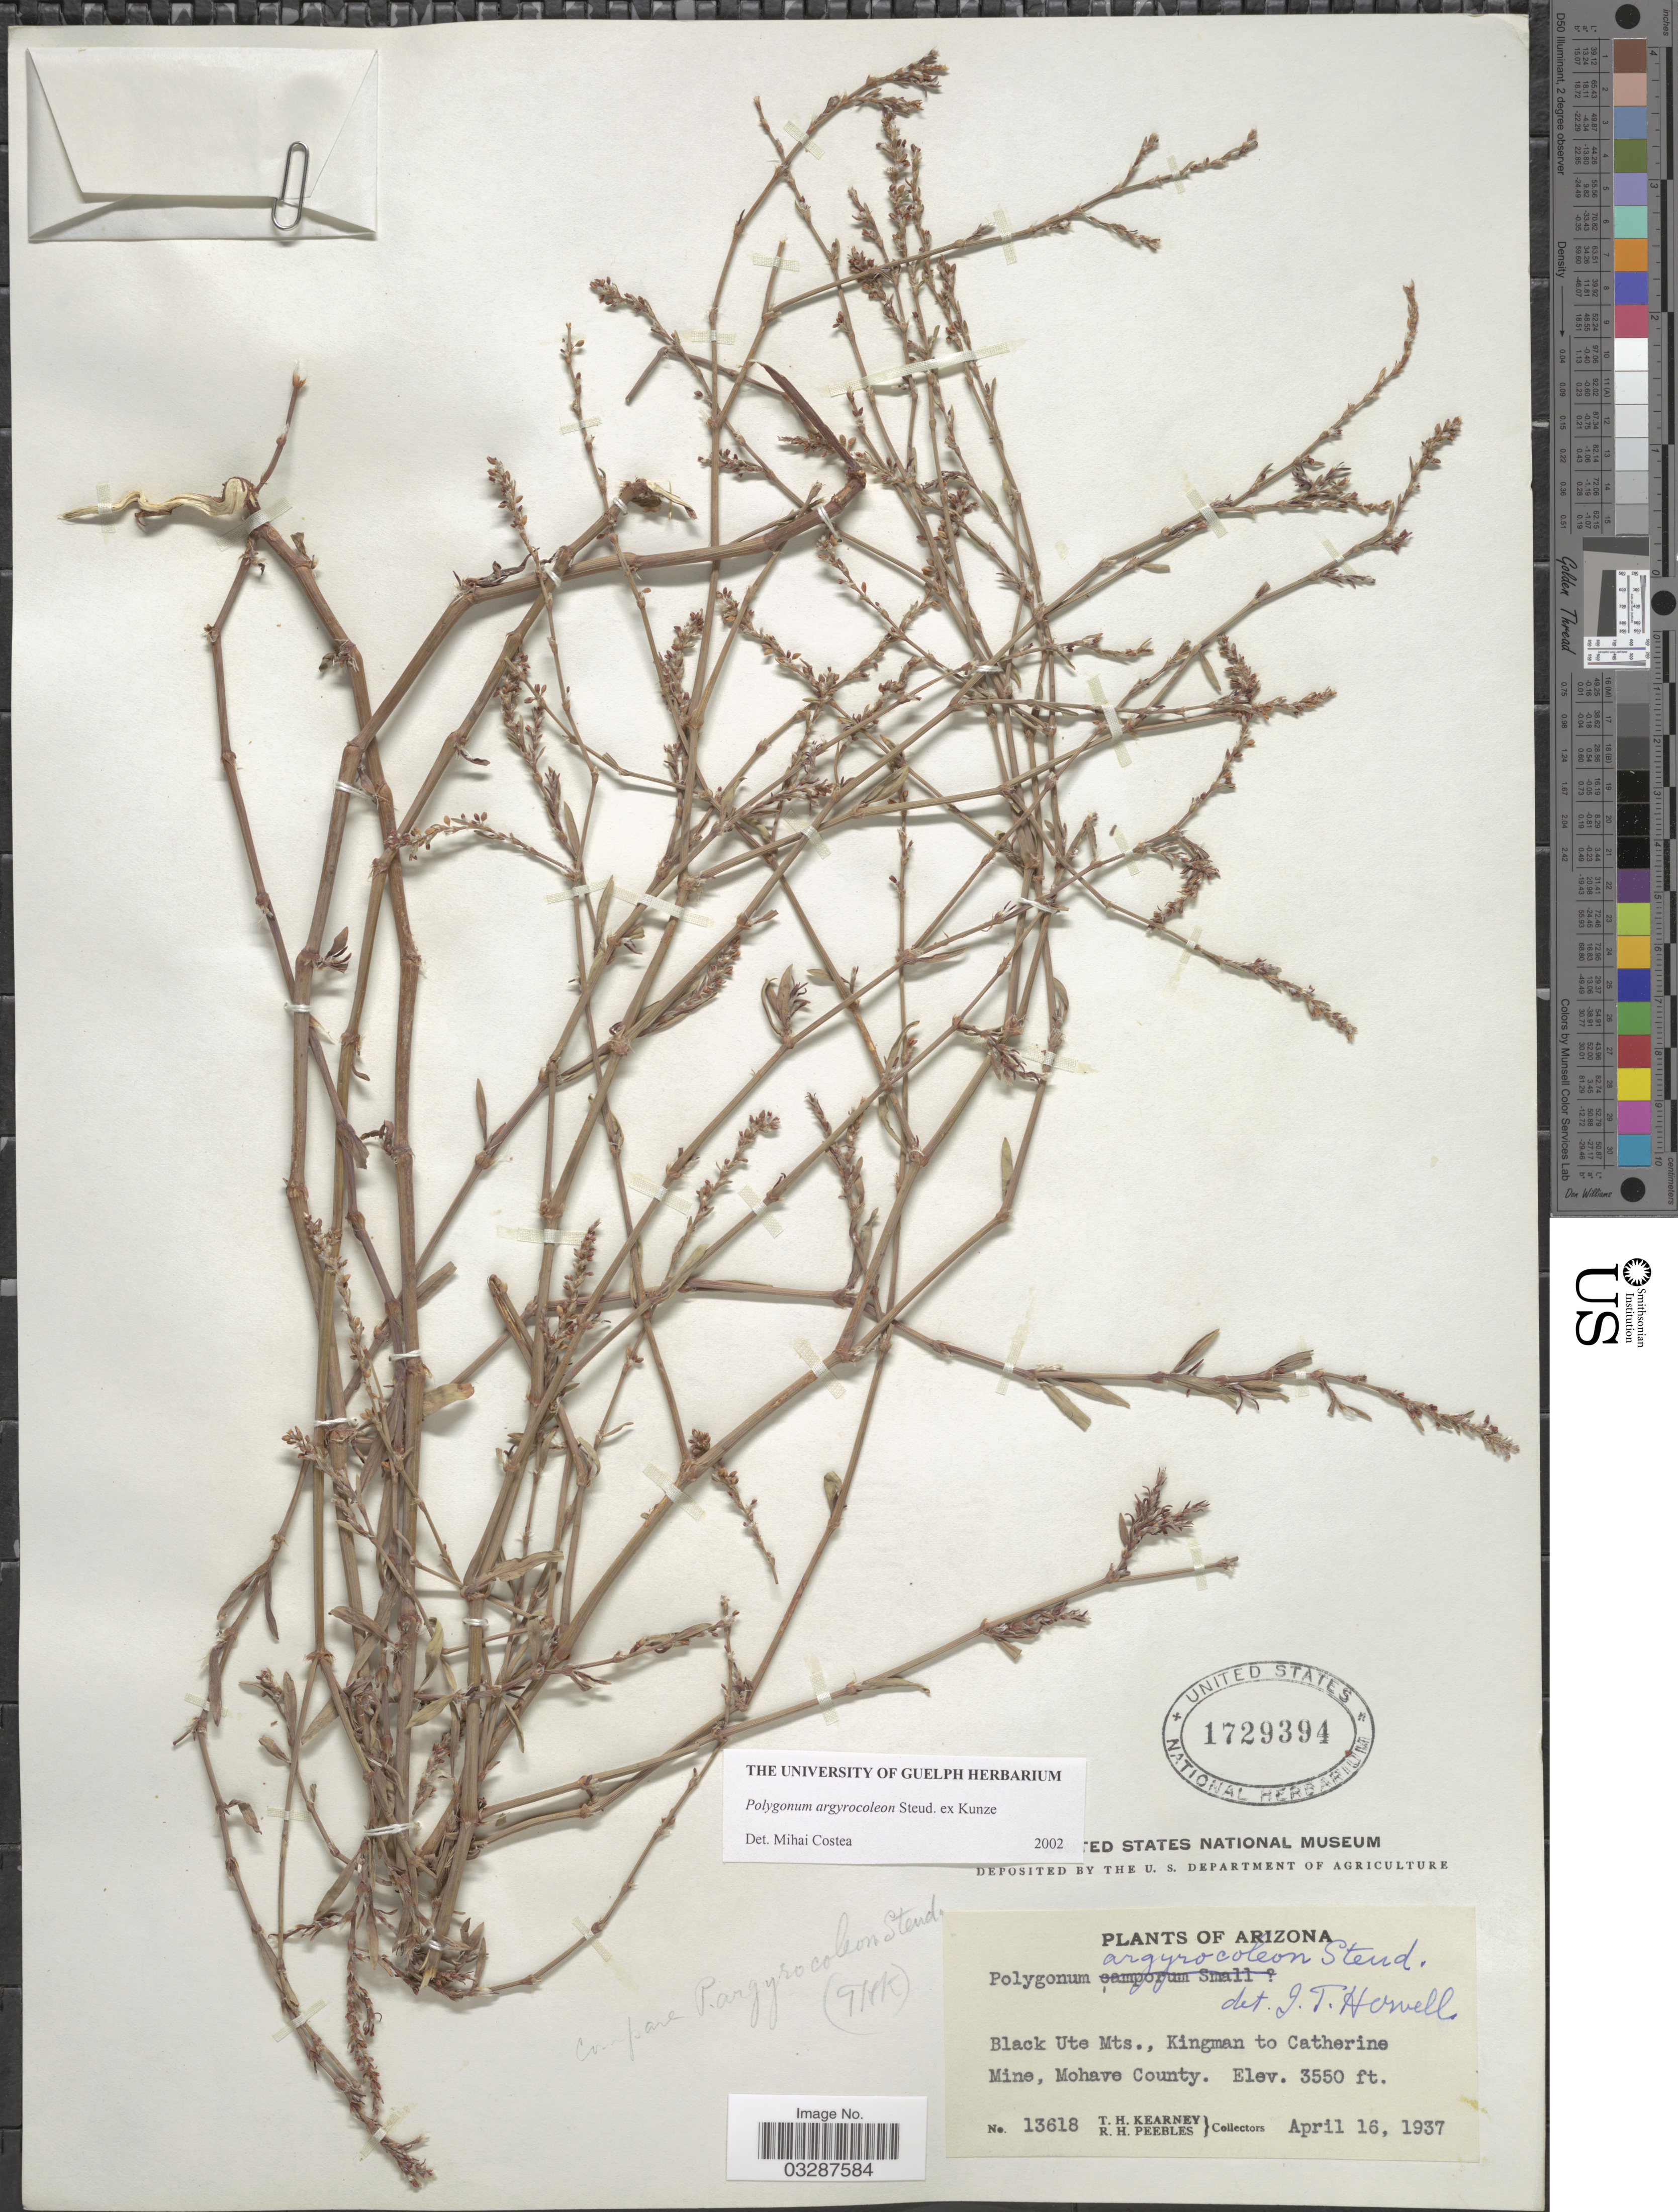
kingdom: Plantae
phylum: Tracheophyta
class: Magnoliopsida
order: Caryophyllales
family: Polygonaceae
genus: Polygonum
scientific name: Polygonum argyrocoleon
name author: Steud. ex Kunze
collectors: T. H. Kearney & R. H. Peebles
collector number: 13618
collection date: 1937-04-16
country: United States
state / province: Arizona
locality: Black Ute Mts., Kingman to Catherine Mine, Mohave County.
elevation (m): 1082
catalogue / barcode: US 1729394